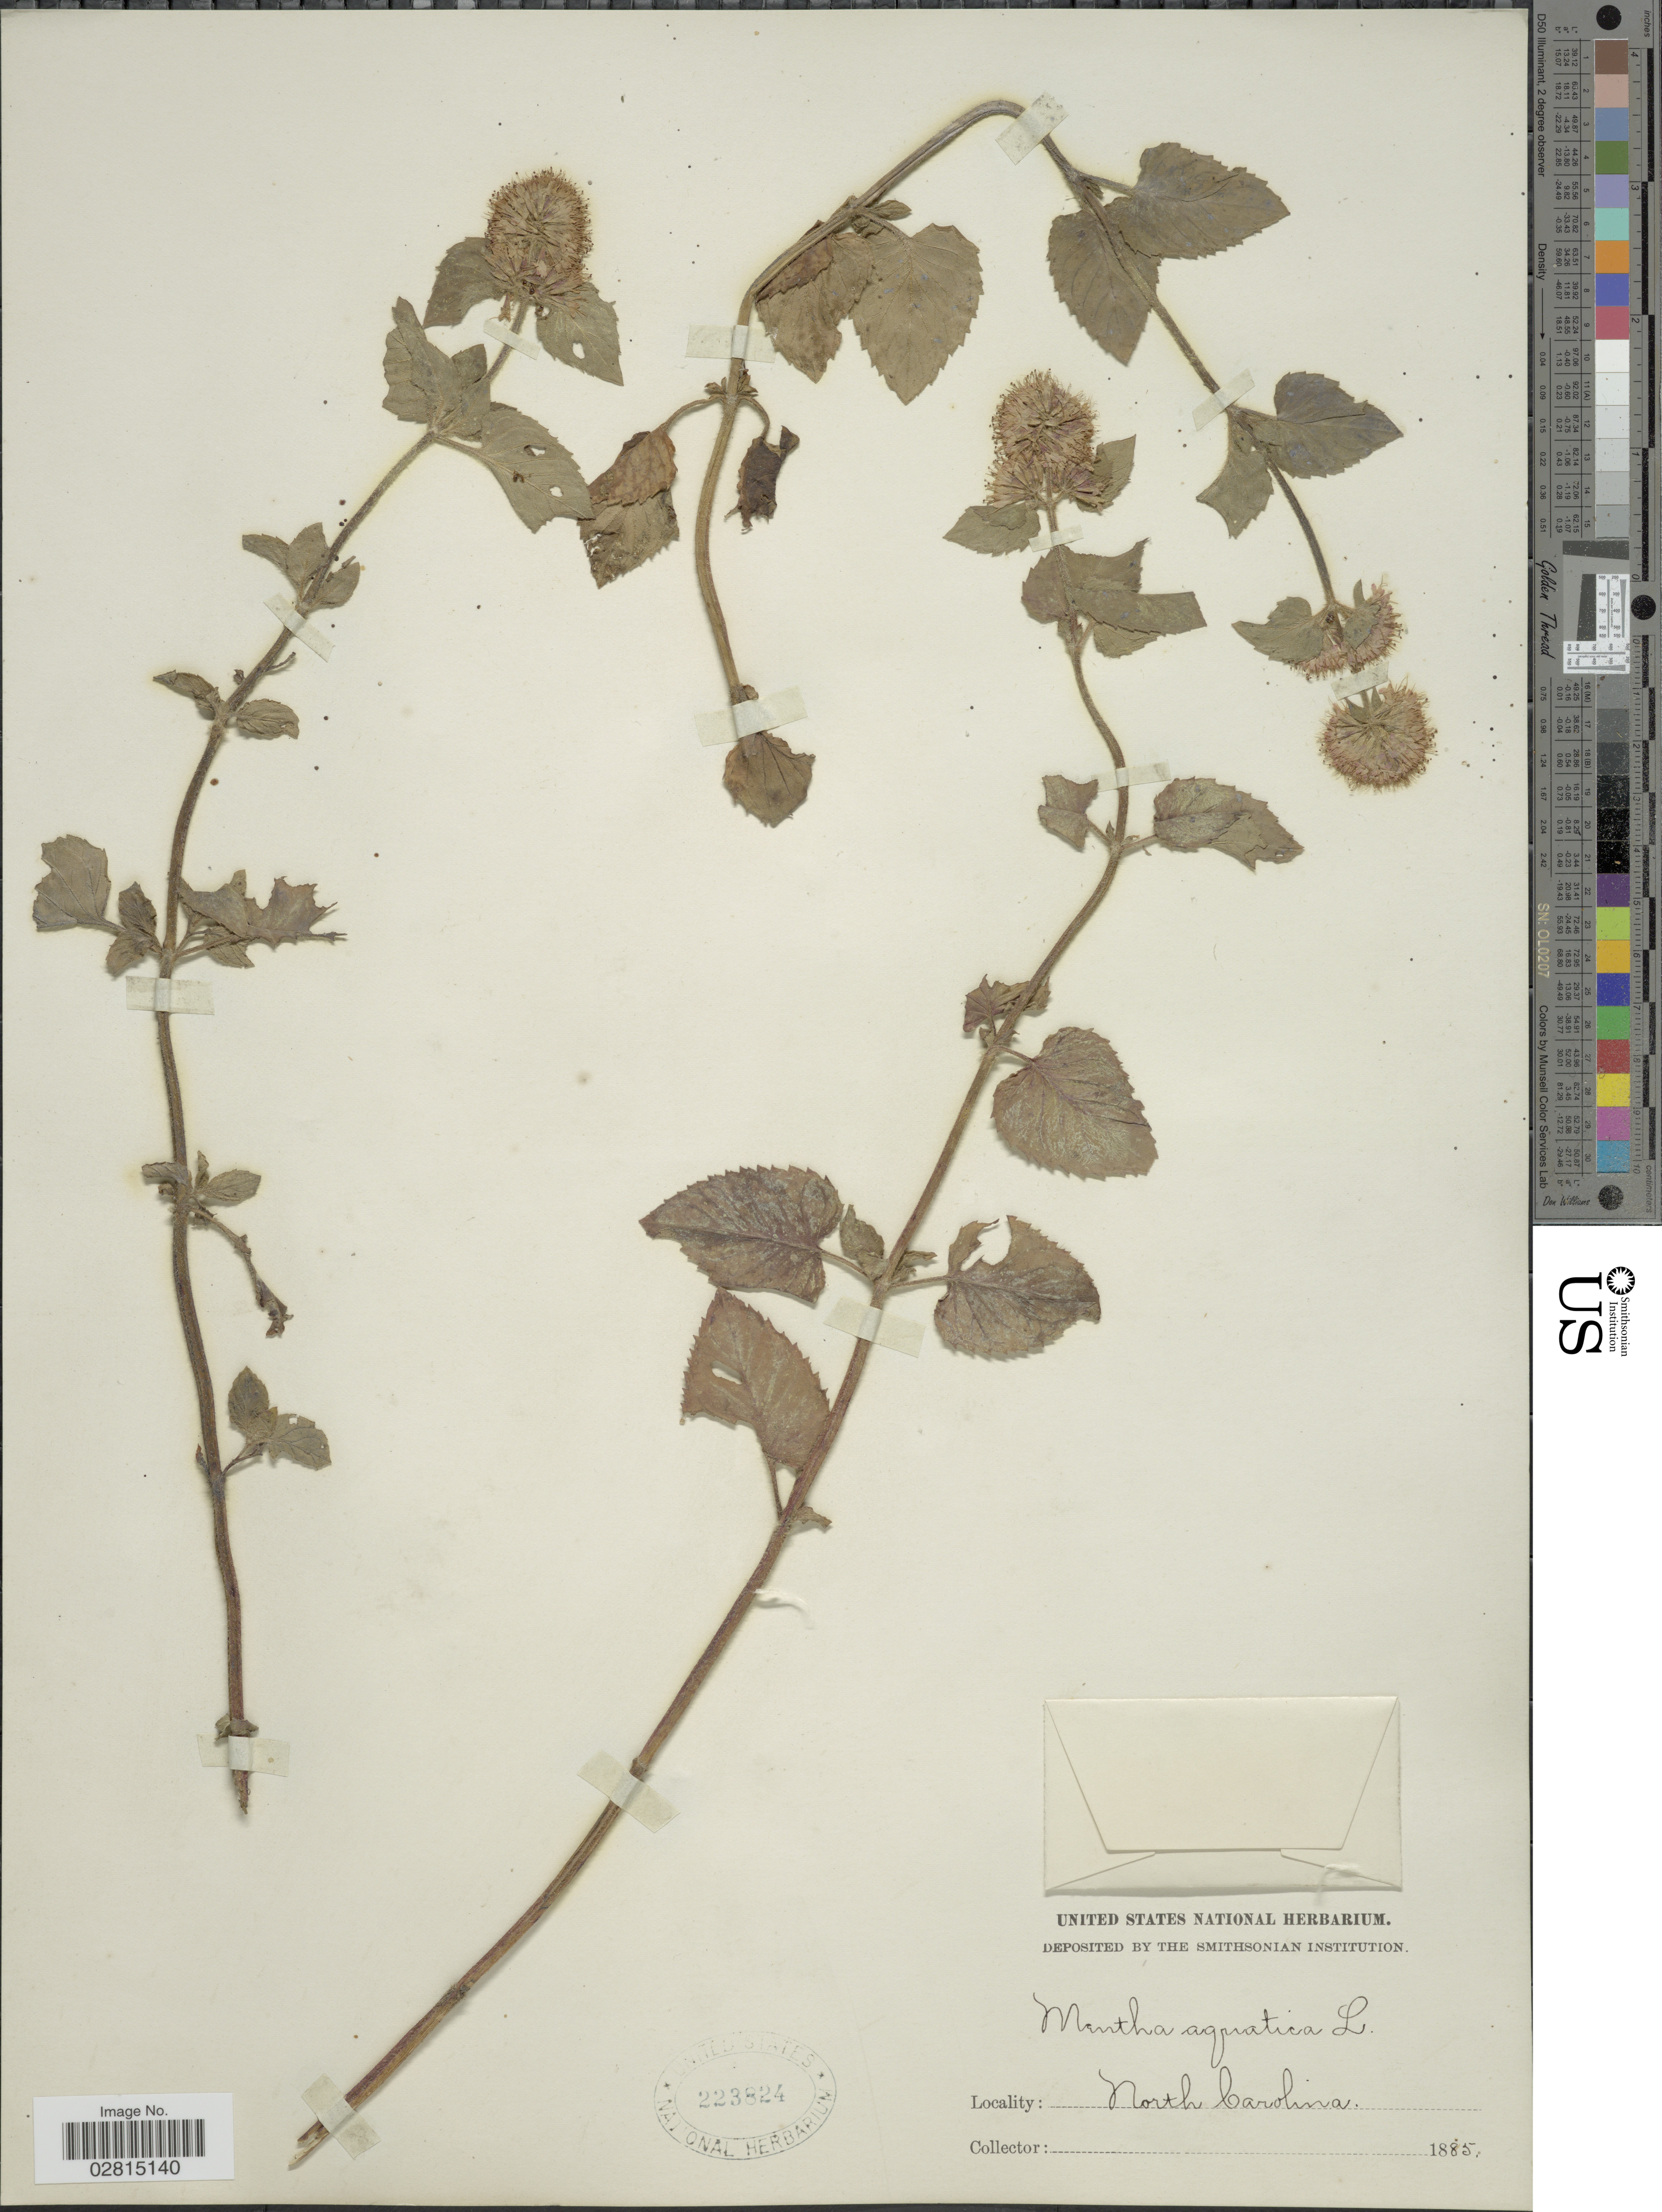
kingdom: Plantae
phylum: Tracheophyta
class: Magnoliopsida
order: Lamiales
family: Lamiaceae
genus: Mentha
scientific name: Mentha aquatica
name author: L.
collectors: ex herb. United States National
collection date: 1885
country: United States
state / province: North Carolina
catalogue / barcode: US 223824